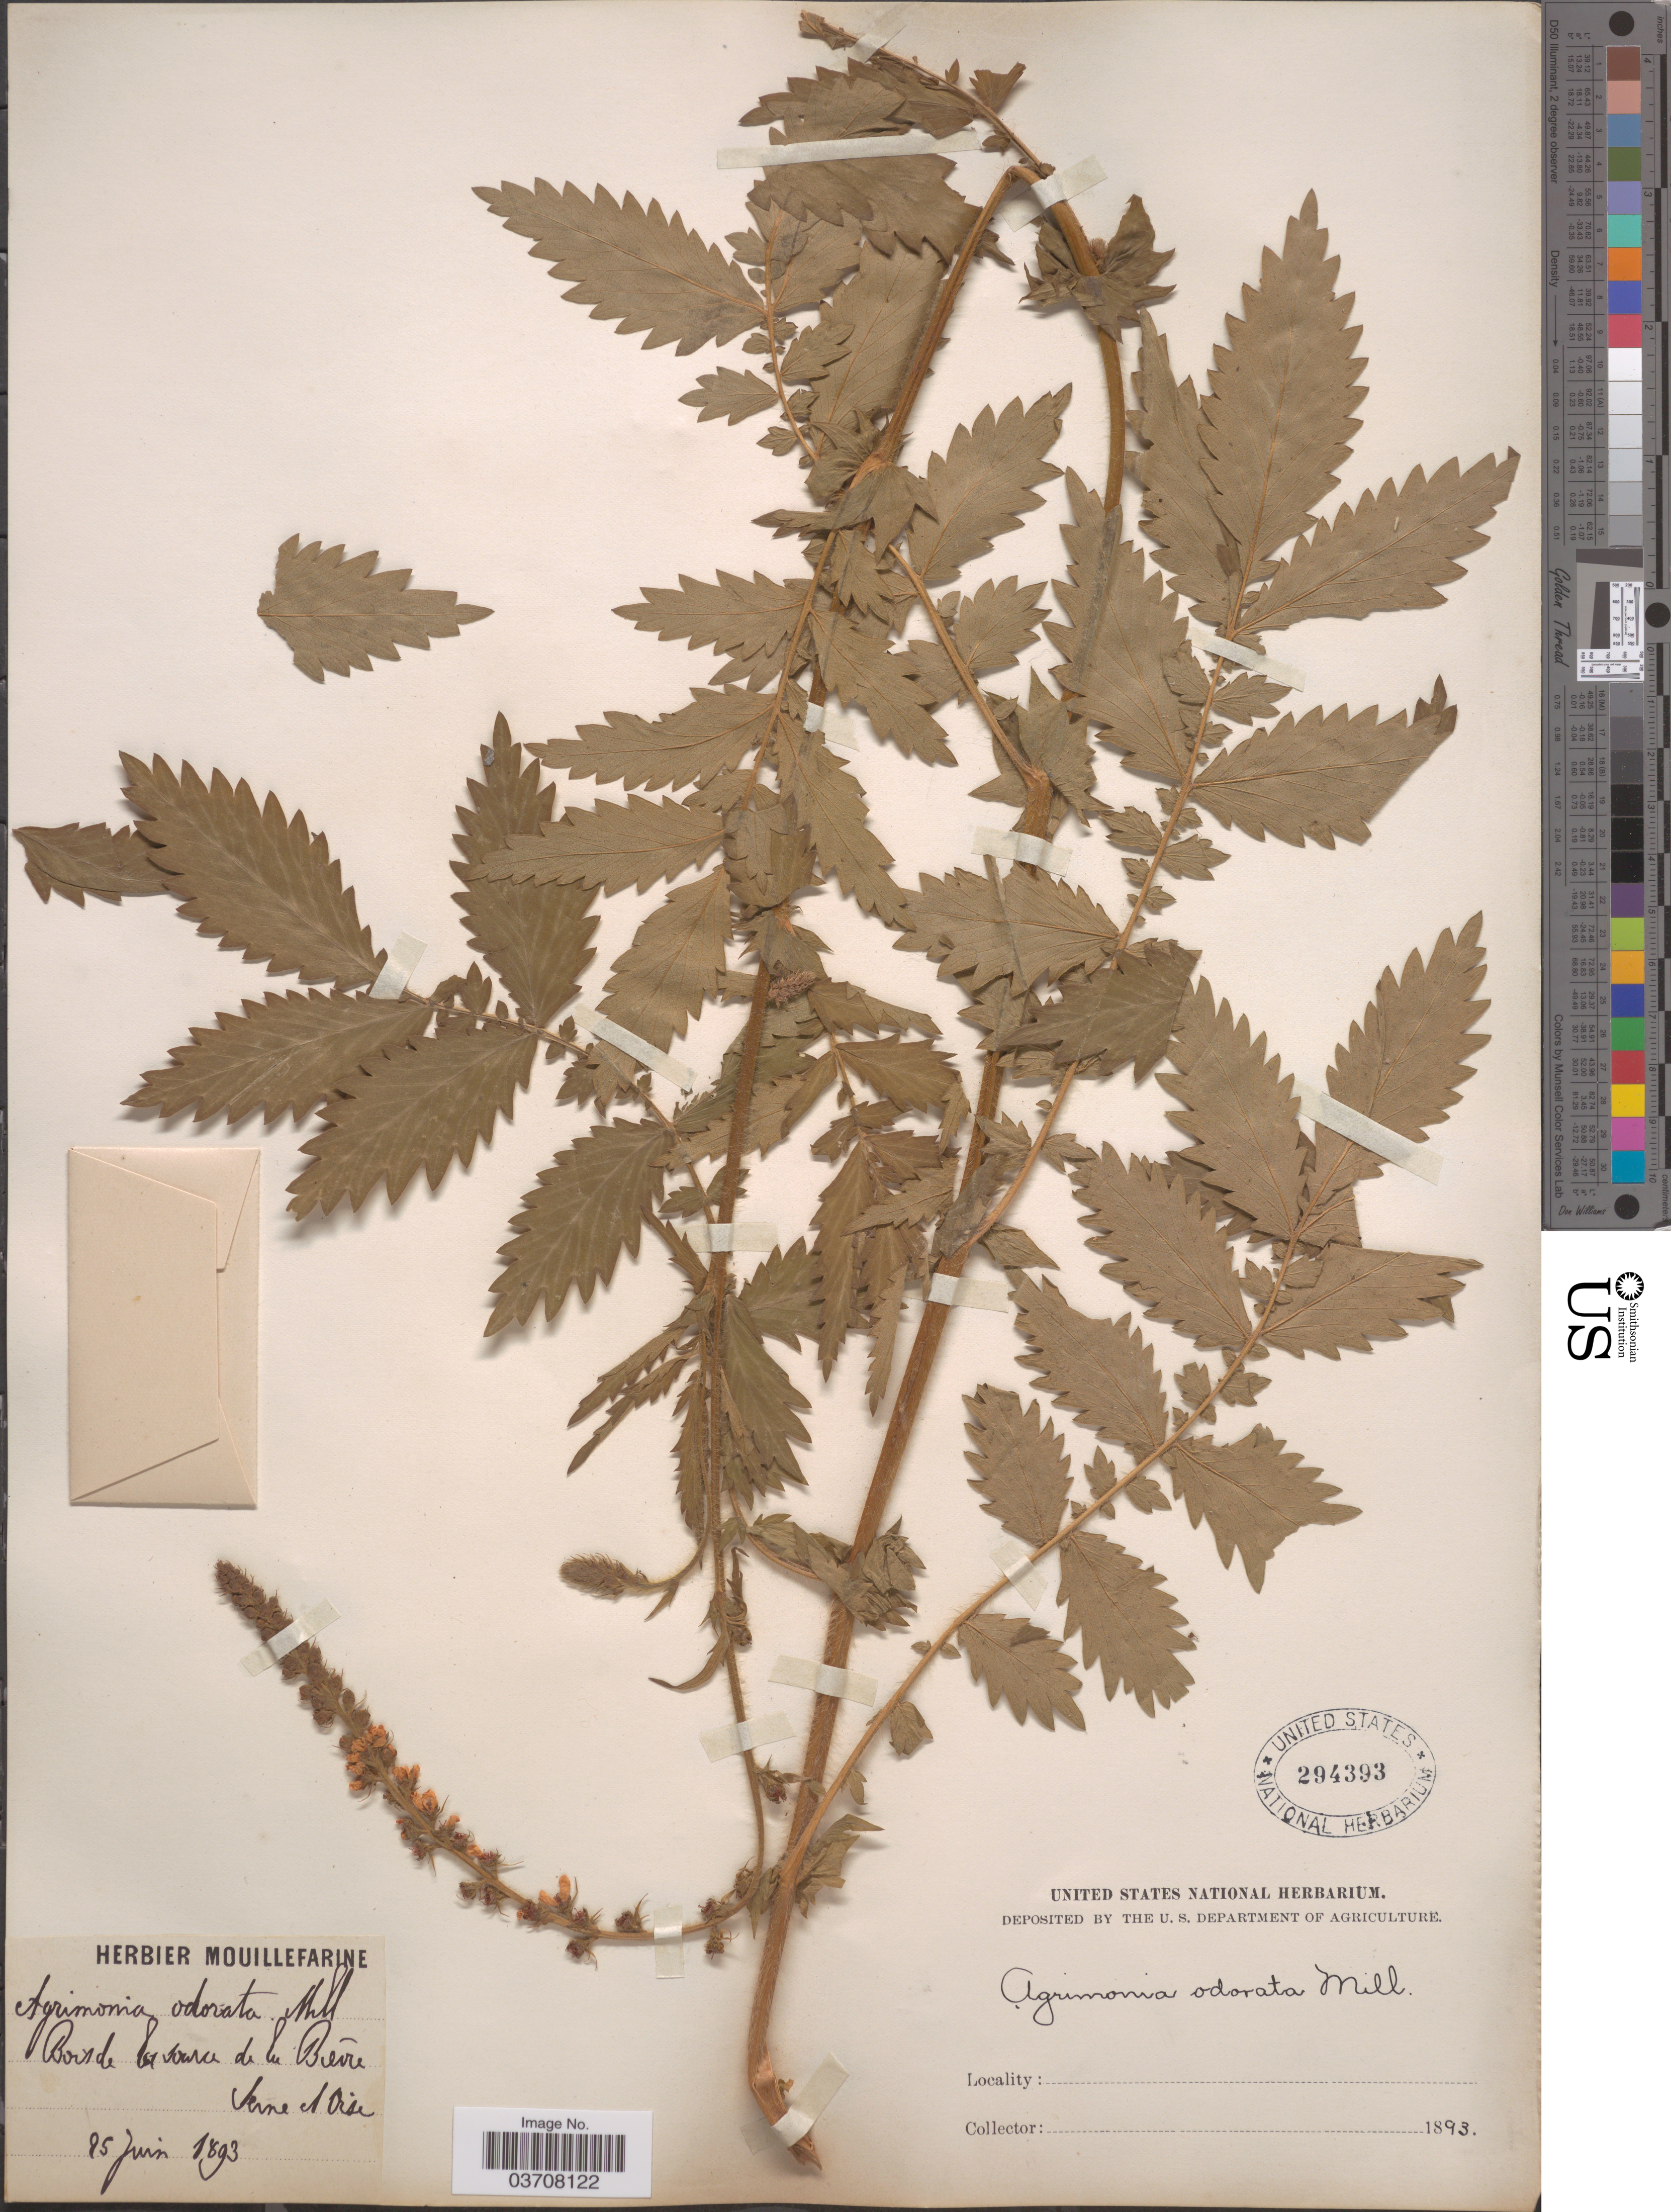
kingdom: Plantae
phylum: Tracheophyta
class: Magnoliopsida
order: Rosales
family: Rosaceae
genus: Agrimonia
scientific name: Agrimonia odorata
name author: Mill.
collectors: ex herb. Mouillefarine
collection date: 1893-06-25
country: France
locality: Bois de la source de la Biévre. Seine et oise.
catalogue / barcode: US 294393